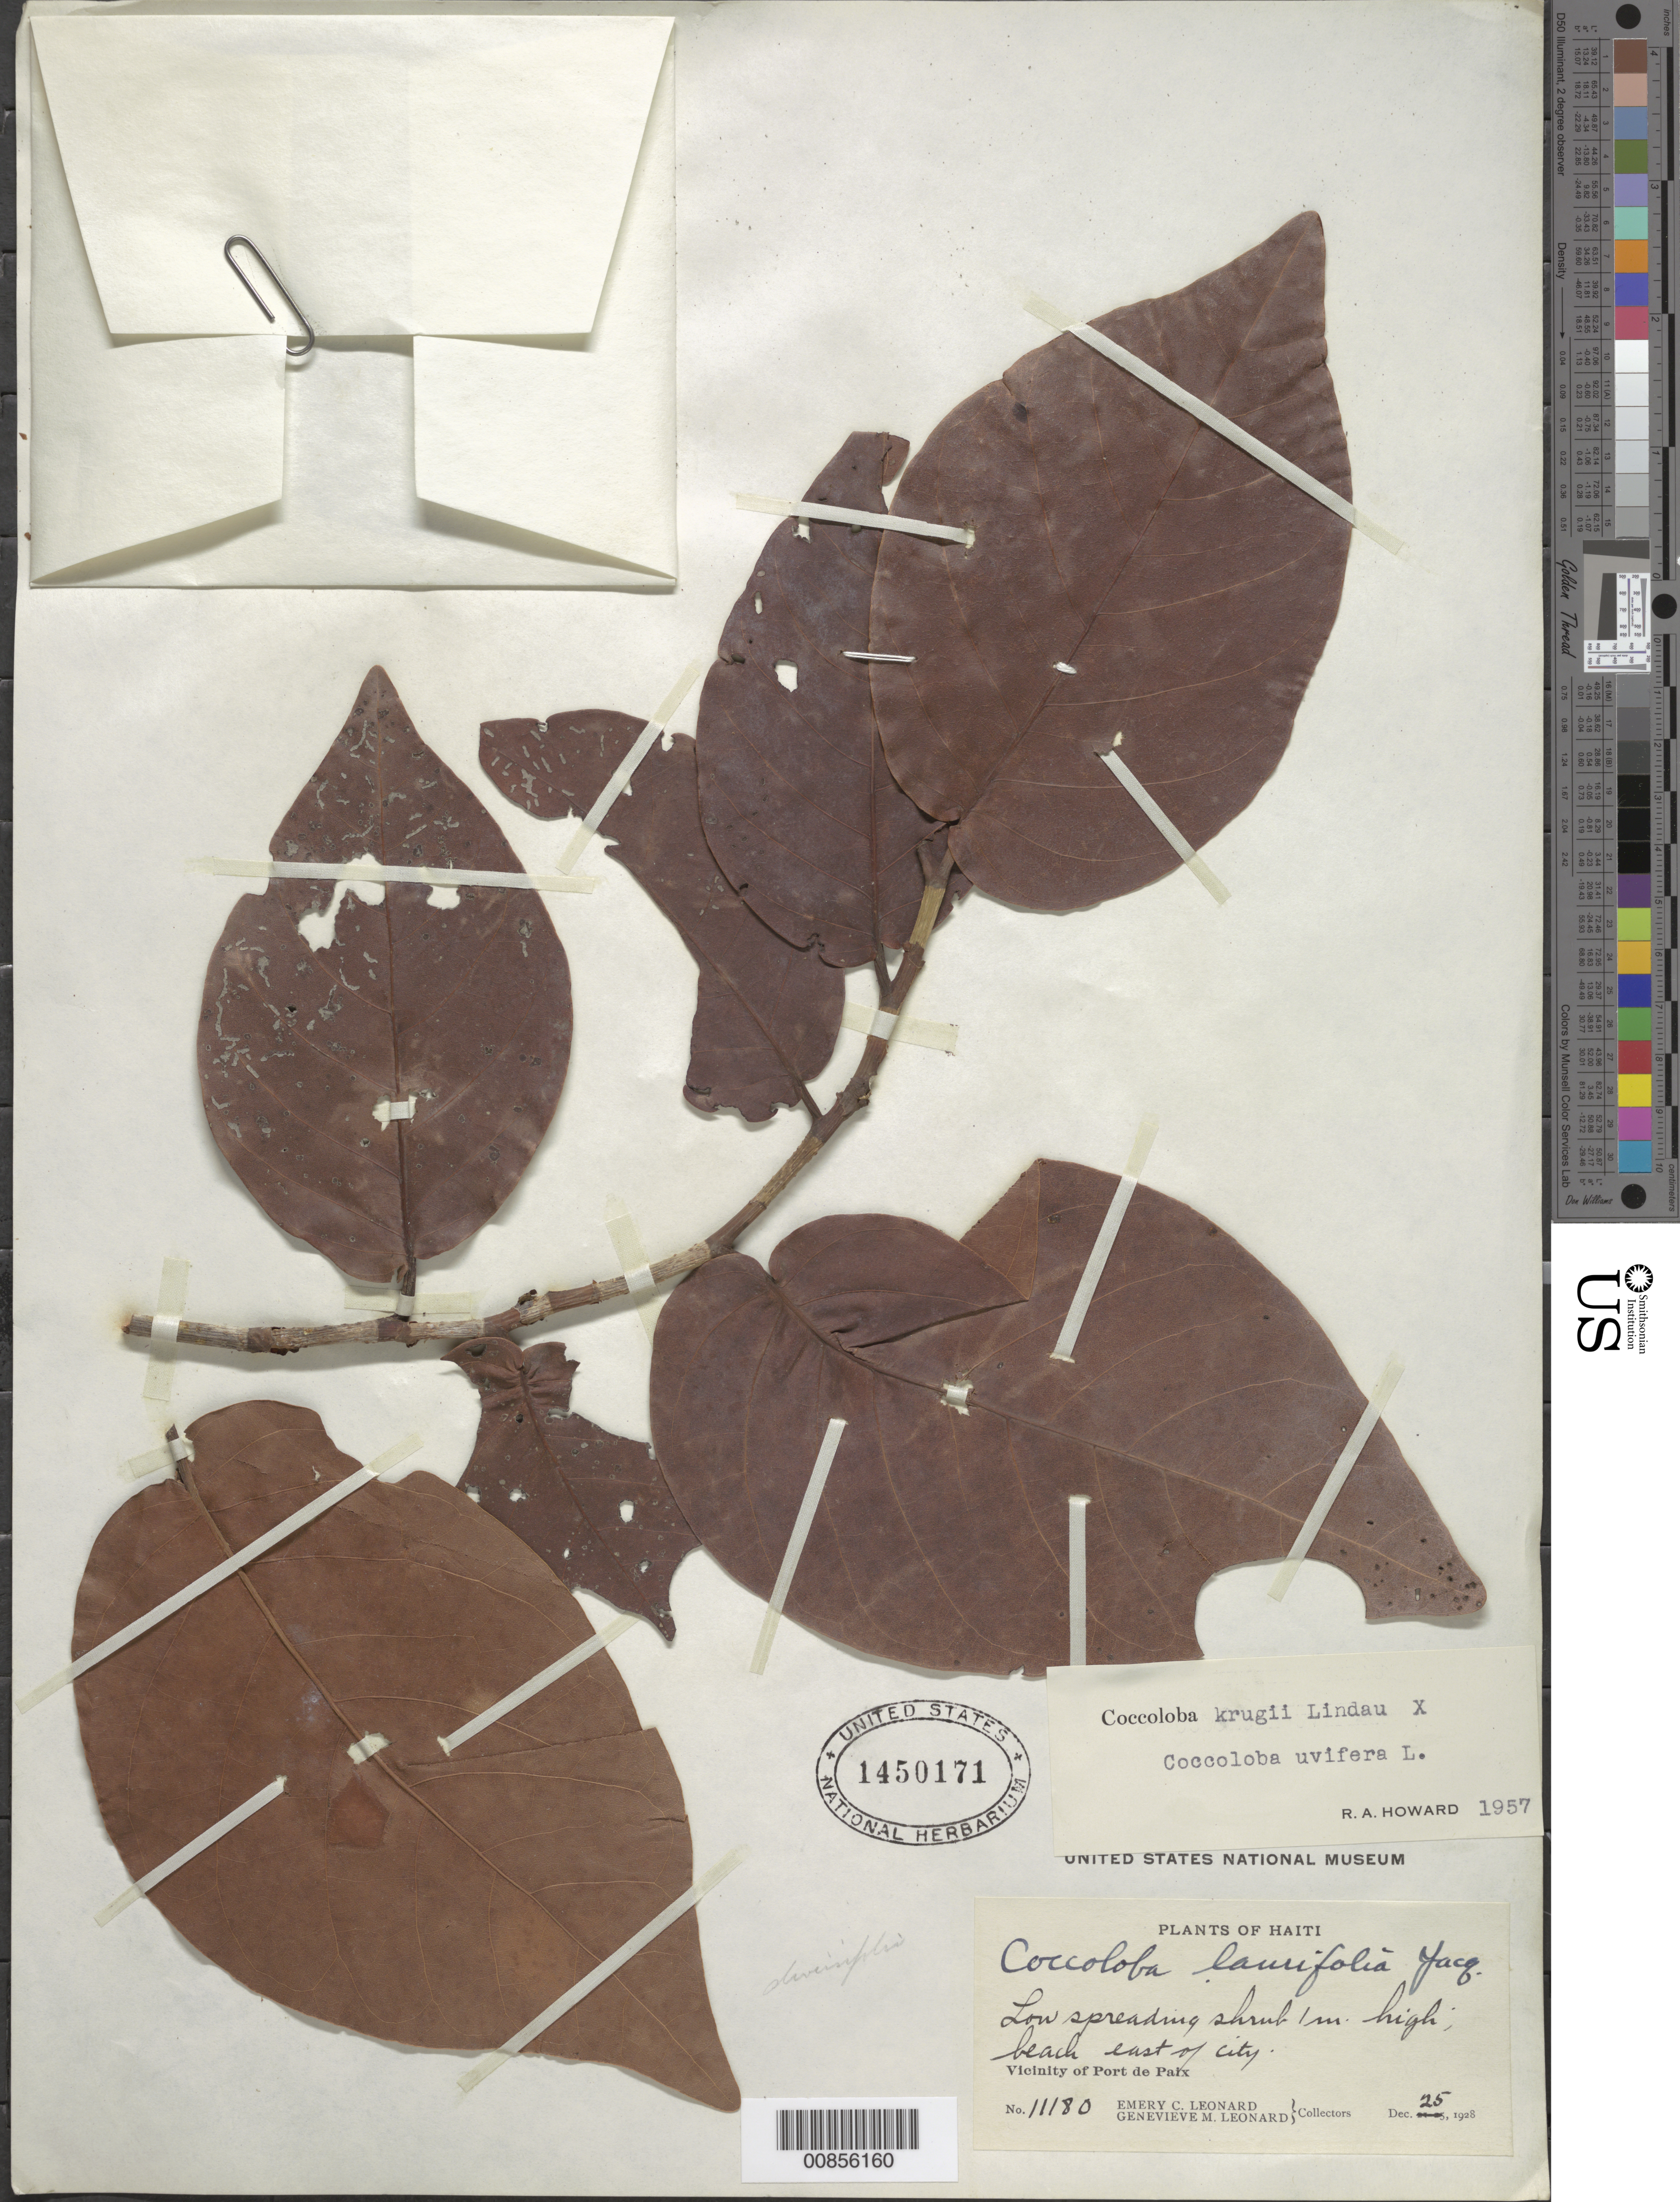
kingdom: Plantae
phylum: Tracheophyta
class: Magnoliopsida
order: Caryophyllales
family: Polygonaceae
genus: Coccoloba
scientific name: Coccoloba krugii x C. uvifera L.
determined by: Howard, R. A.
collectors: E. C. Leonard & G. M. Leonard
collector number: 11180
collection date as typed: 25 Dec 1928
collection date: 1928-12-25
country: Haiti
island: Hispaniola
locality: Vicinity of Port de Paix. Beach east of city.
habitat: Beach.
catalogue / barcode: US 1450171